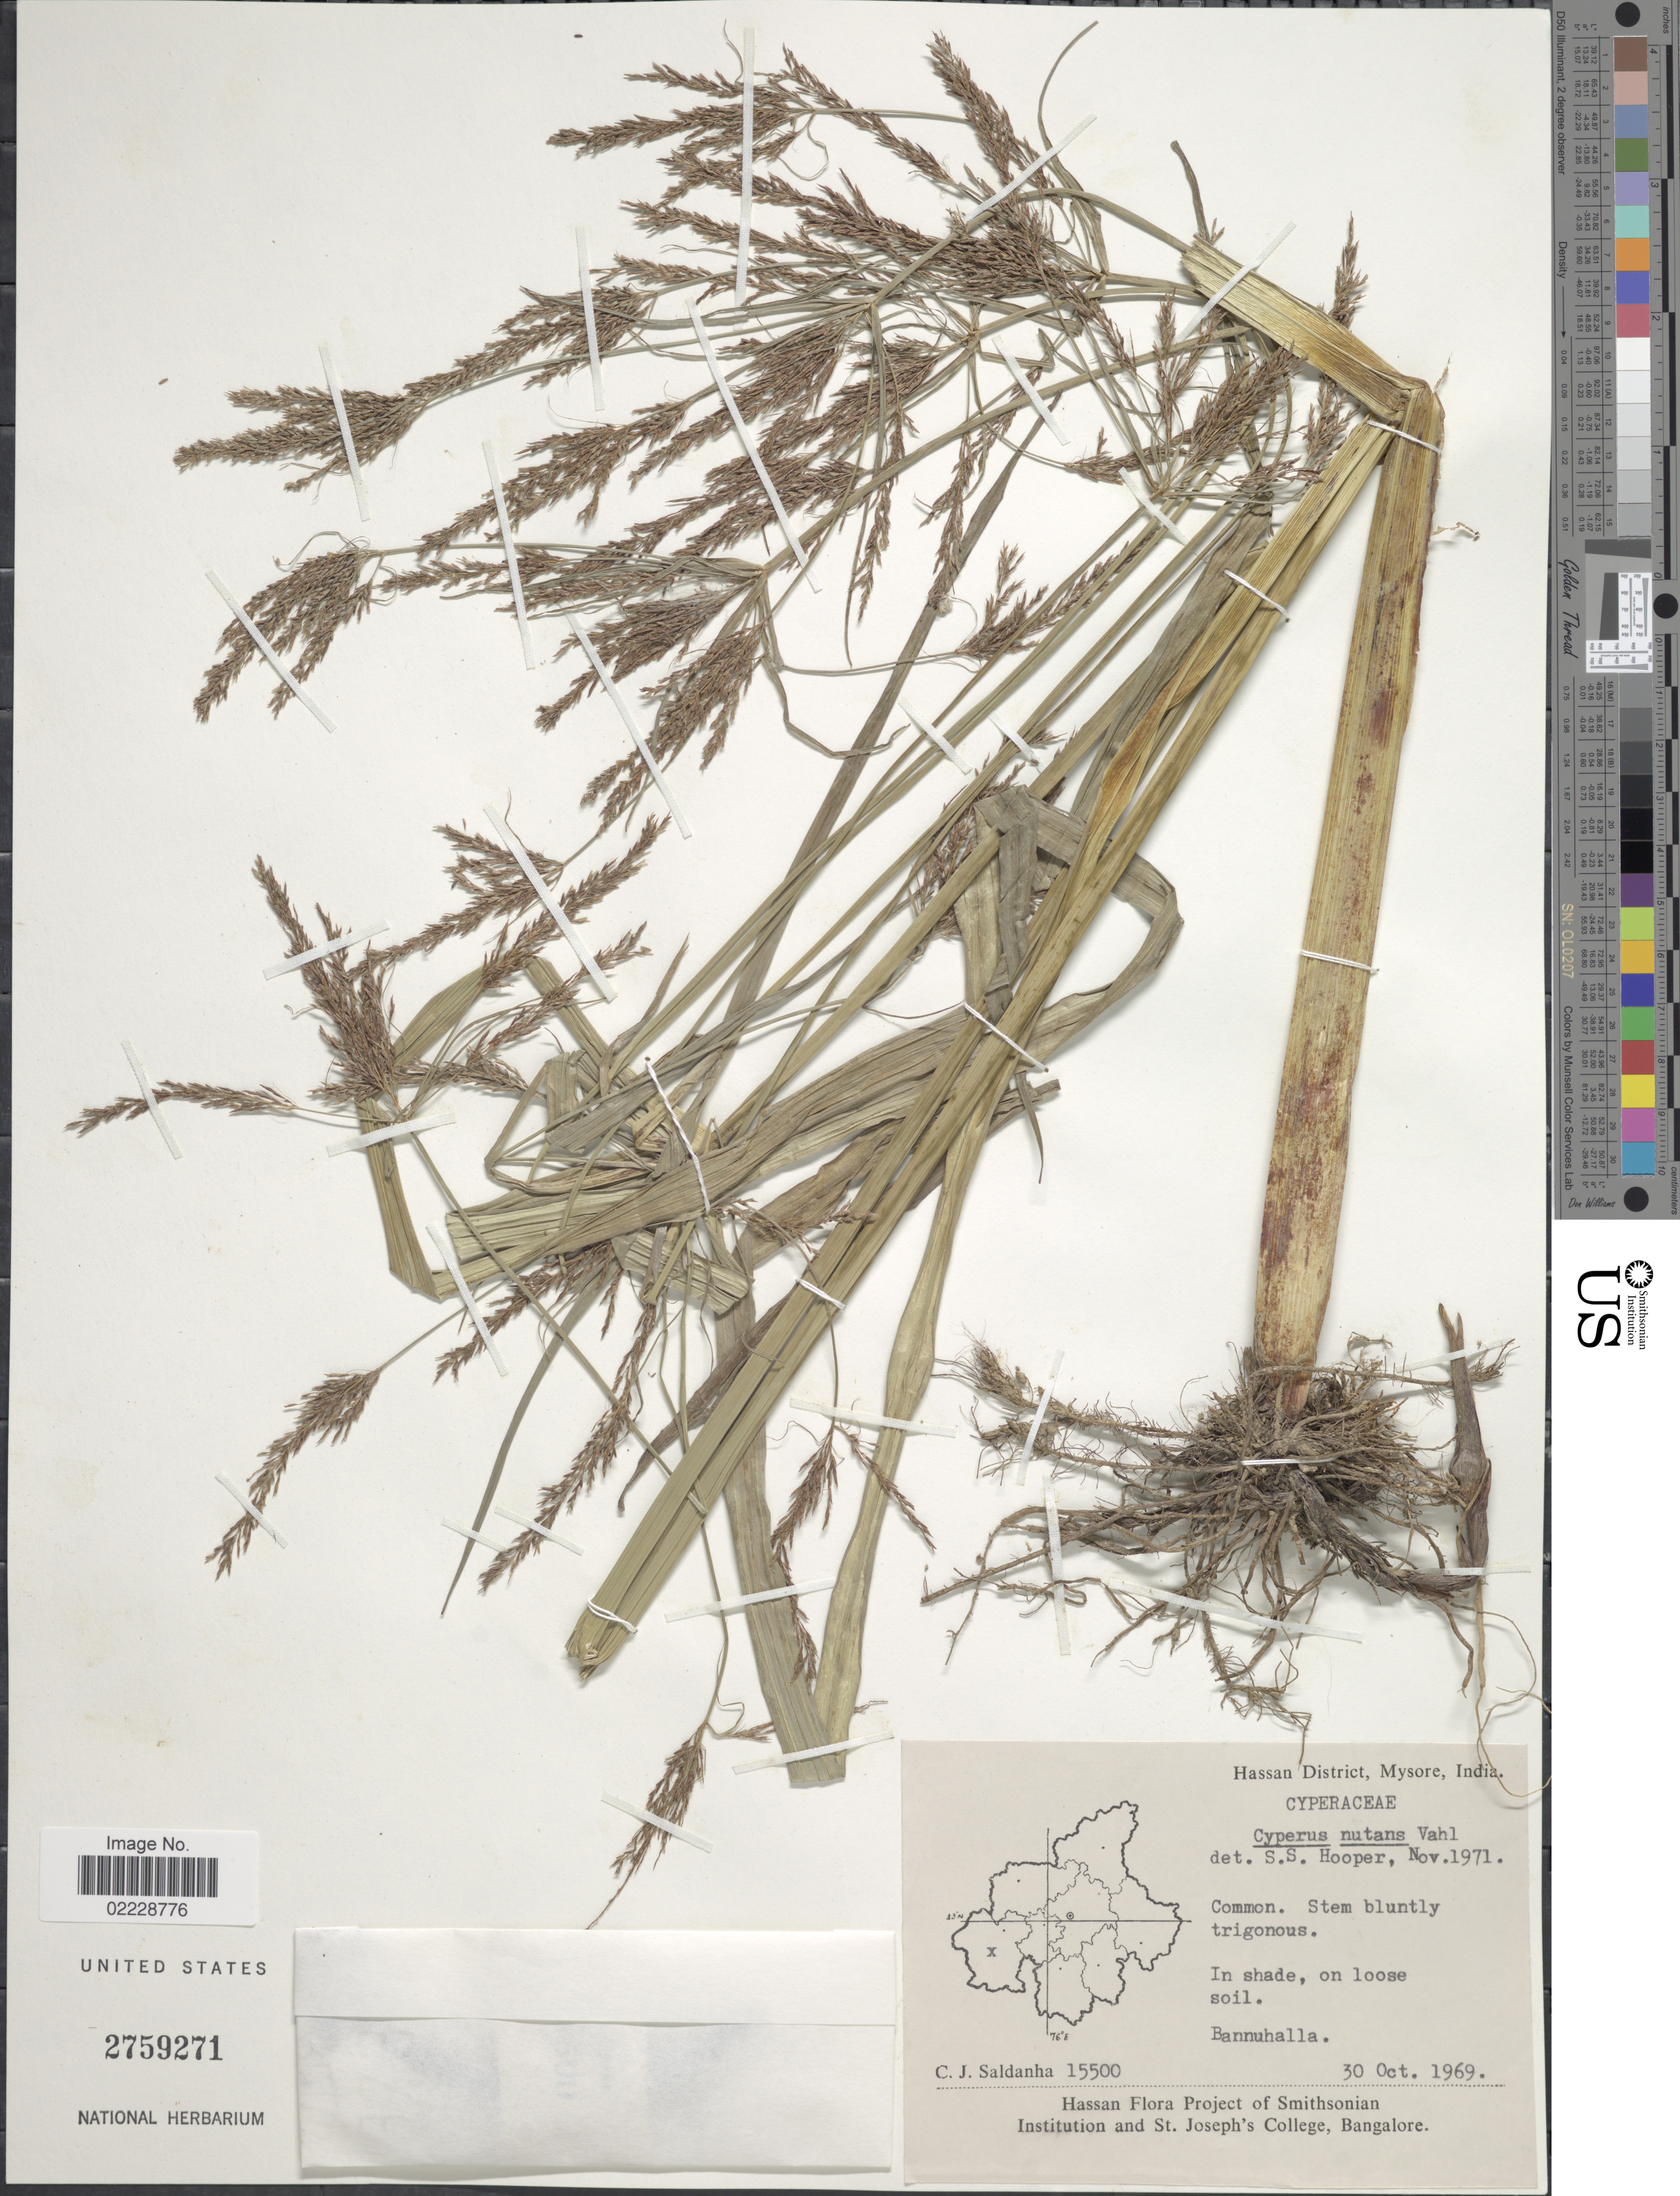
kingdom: Plantae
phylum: Tracheophyta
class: Liliopsida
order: Poales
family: Cyperaceae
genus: Cyperus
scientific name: Cyperus nutans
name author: Vahl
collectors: C. J. Saldanha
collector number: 15500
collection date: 1969-10-30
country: India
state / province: Karnataka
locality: Hassan District, Mysore, Bannuhalla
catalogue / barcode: US 2759271